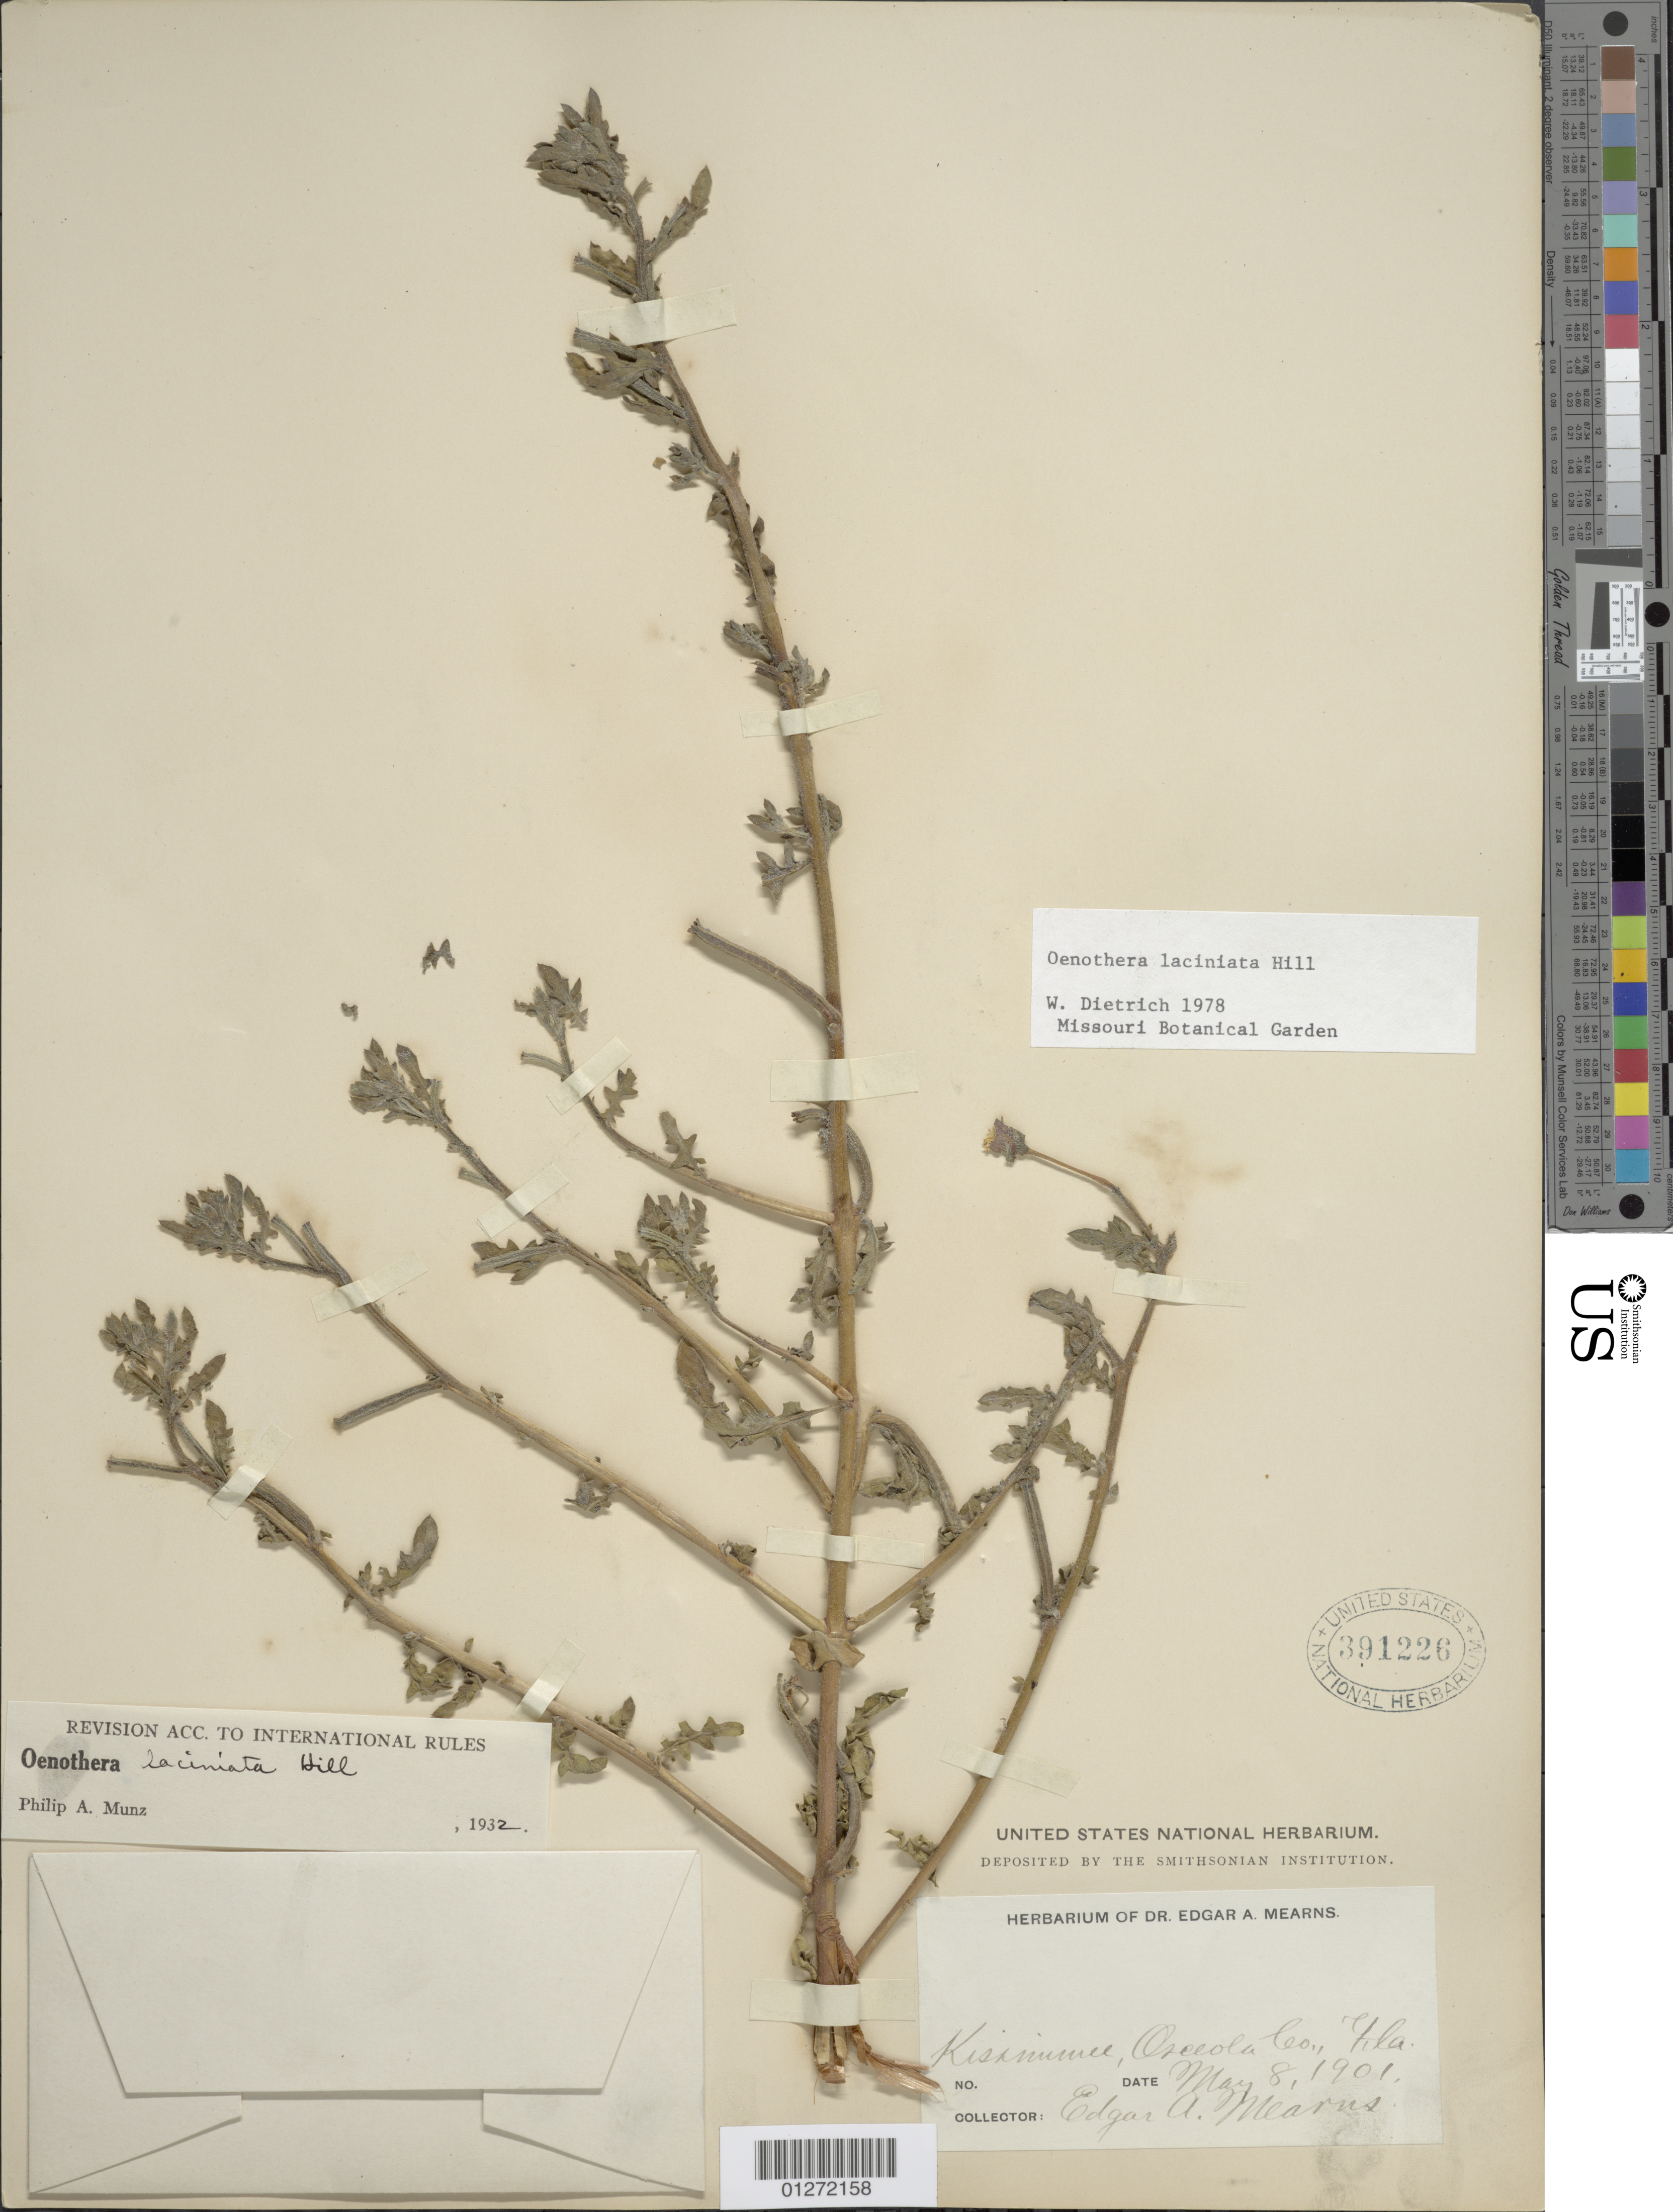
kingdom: Plantae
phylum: Tracheophyta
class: Magnoliopsida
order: Myrtales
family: Onagraceae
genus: Oenothera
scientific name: Oenothera laciniata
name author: Hill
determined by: Dietrich, W.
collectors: E. A. Mearns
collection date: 1901-05-08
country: United States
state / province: Florida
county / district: Osceola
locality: Kissimmee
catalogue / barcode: US 391226